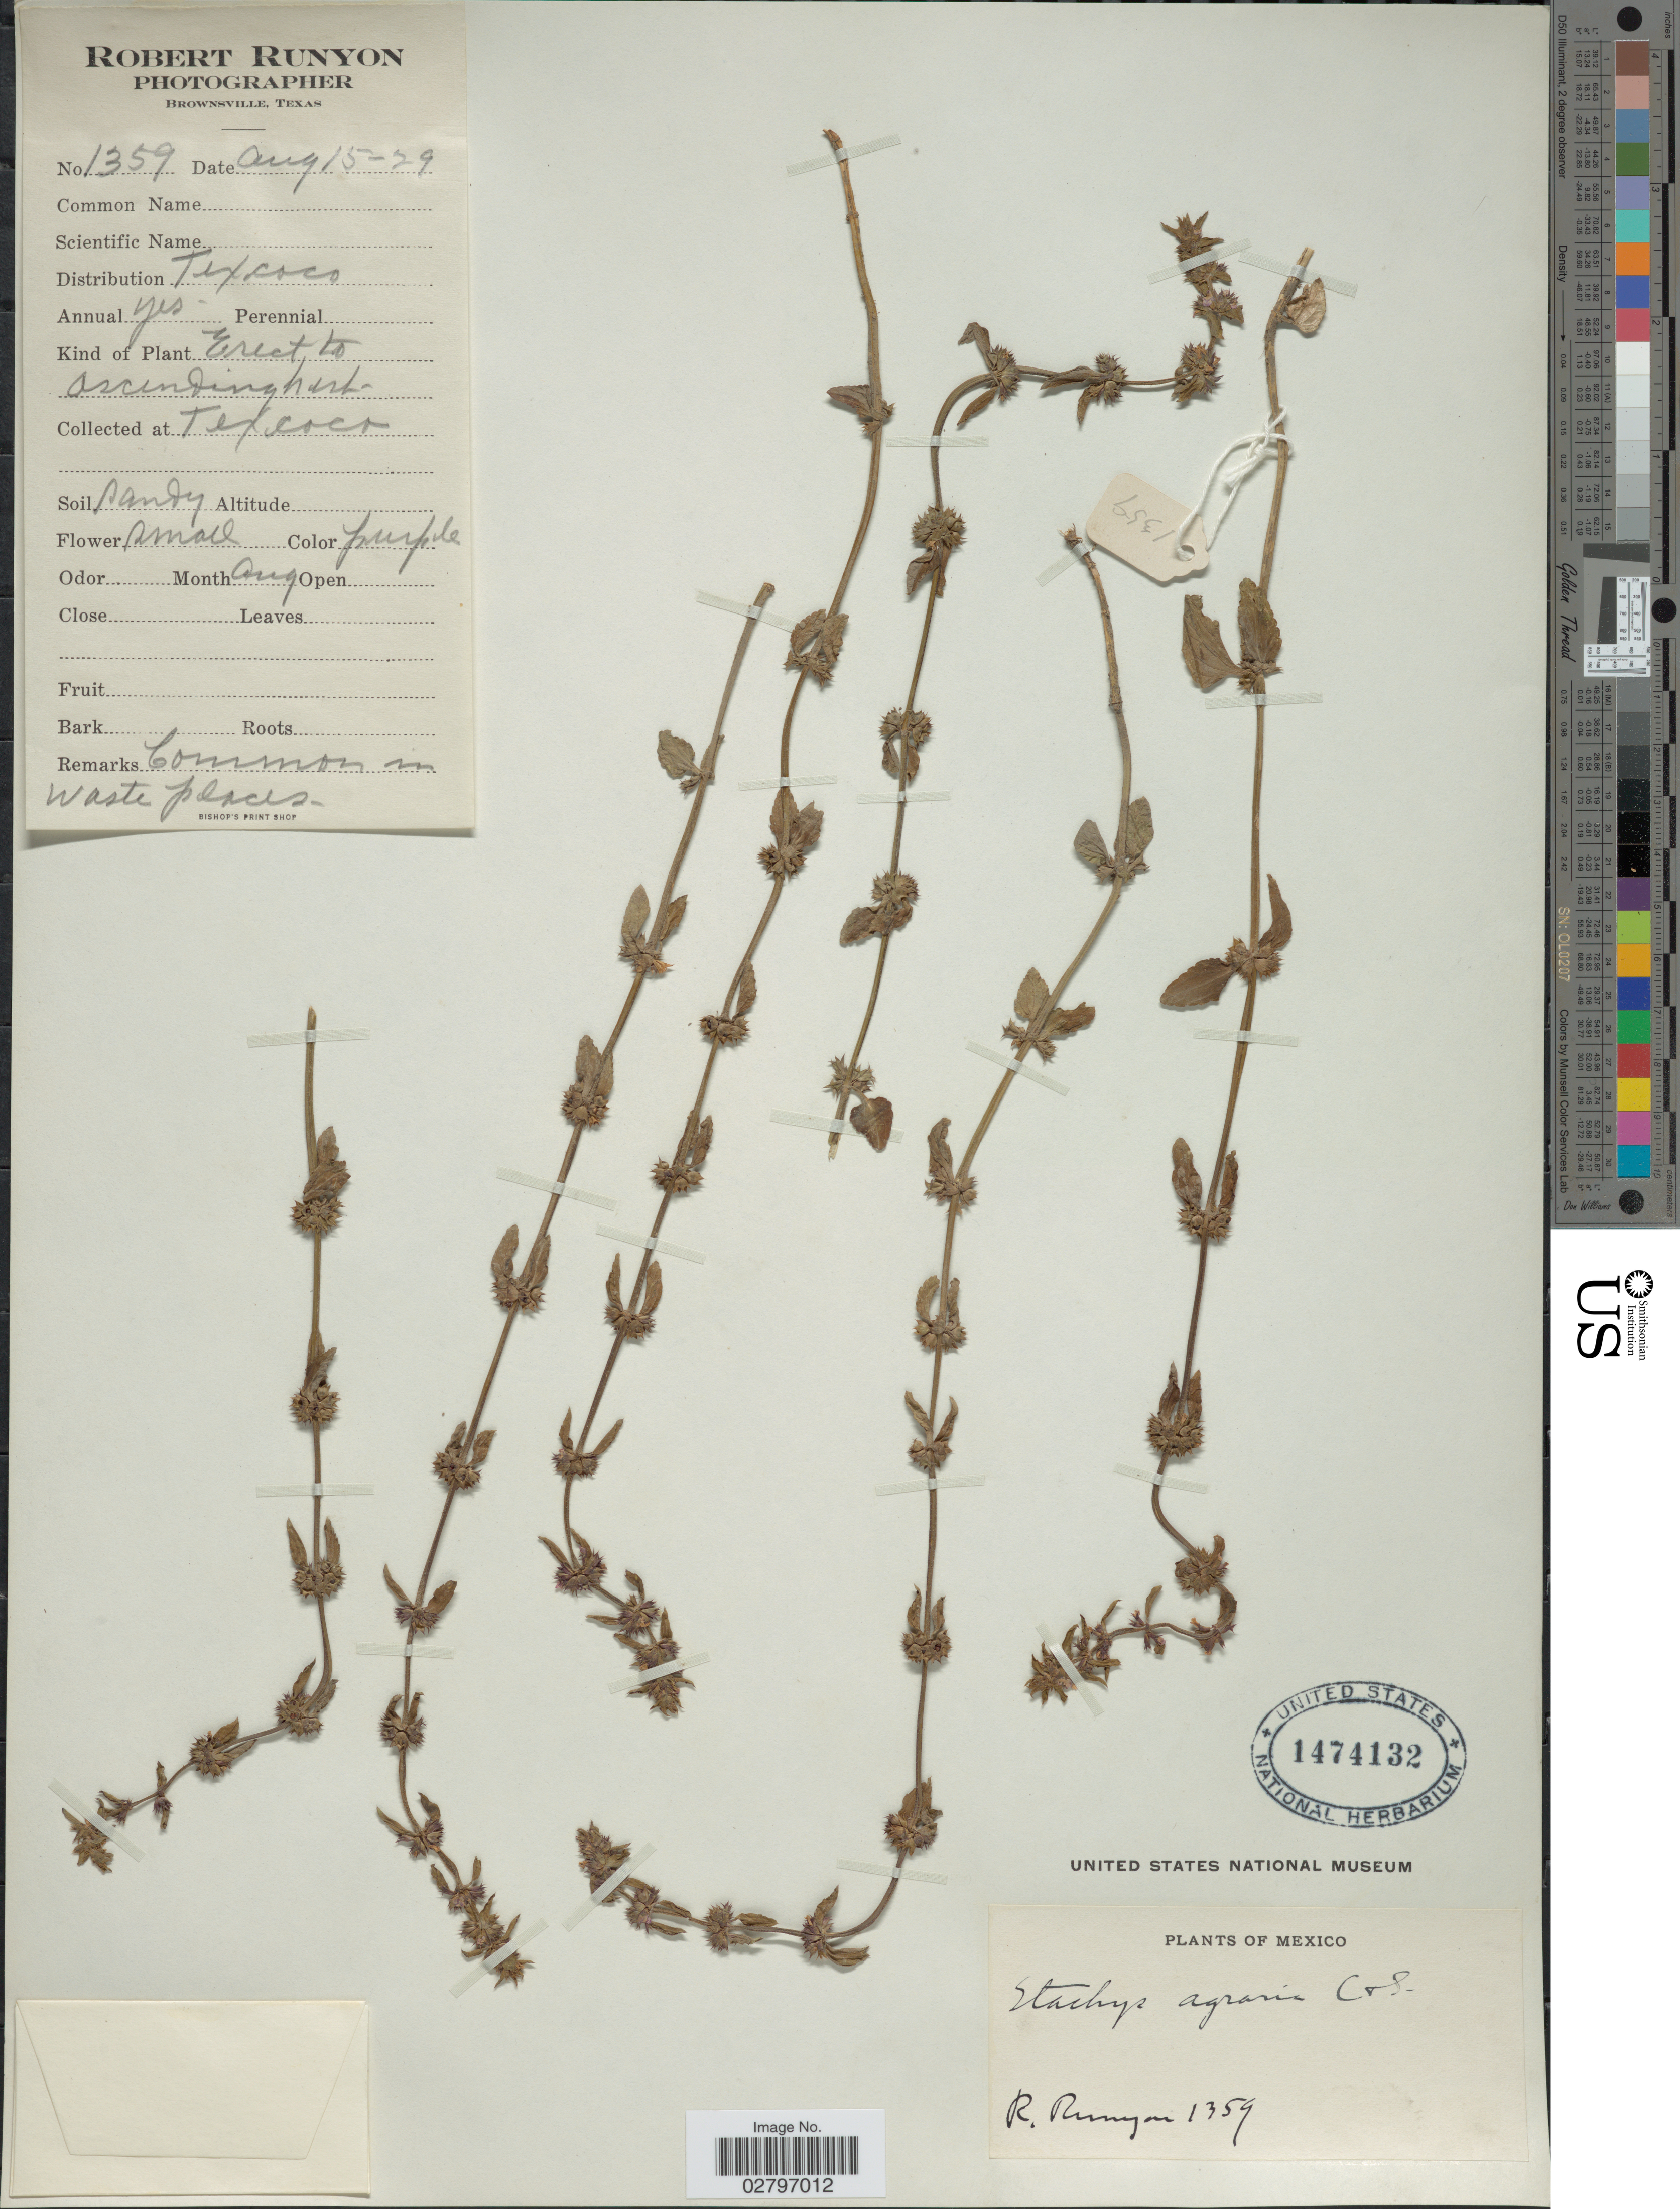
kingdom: Plantae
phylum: Tracheophyta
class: Magnoliopsida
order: Lamiales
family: Lamiaceae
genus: Stachys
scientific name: Stachys agraria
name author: Schltdl. & Cham.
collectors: R. Runyon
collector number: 1359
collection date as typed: Transcribed d/m/y: 15/8/29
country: Mexico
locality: Texcoco.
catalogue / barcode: US 1474132